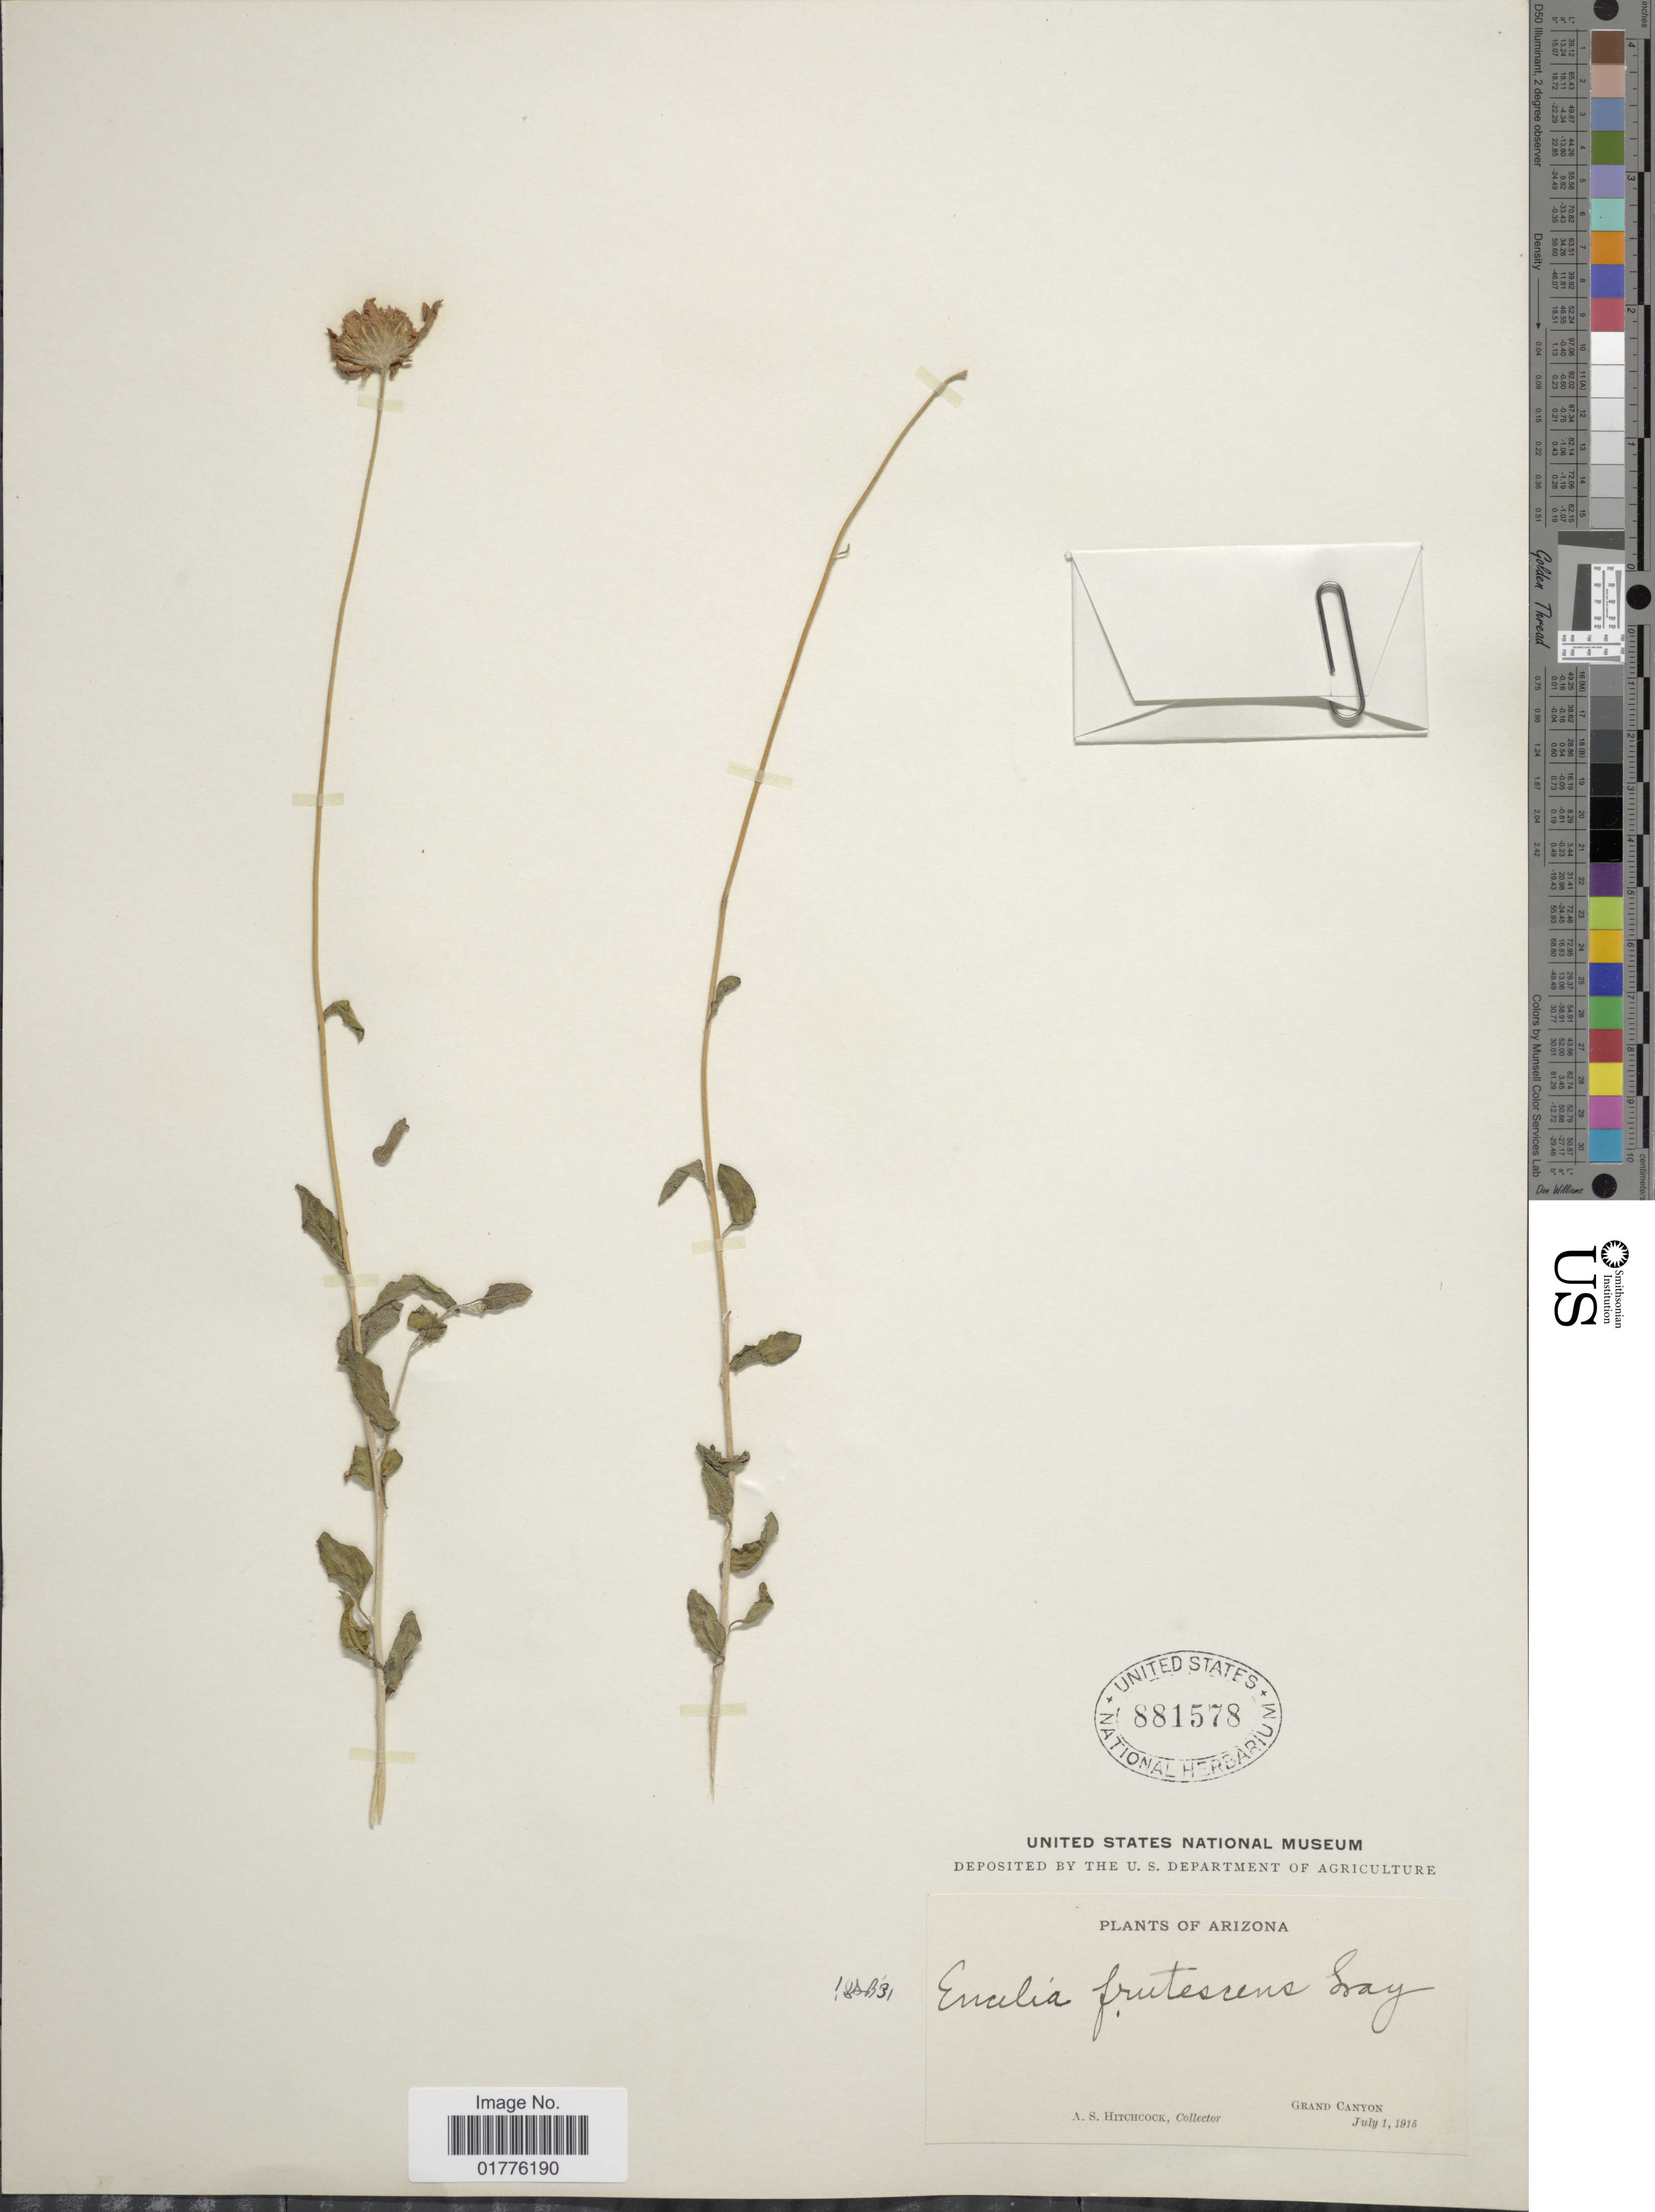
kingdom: Plantae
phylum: Tracheophyta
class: Magnoliopsida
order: Asterales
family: Asteraceae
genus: Encelia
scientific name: Encelia frutescens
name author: (A. Gray) A. Gray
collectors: A. S. Hitchcock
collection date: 1915-07-01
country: United States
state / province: Arizona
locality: Arizona, Grand Canyon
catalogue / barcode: US 881578